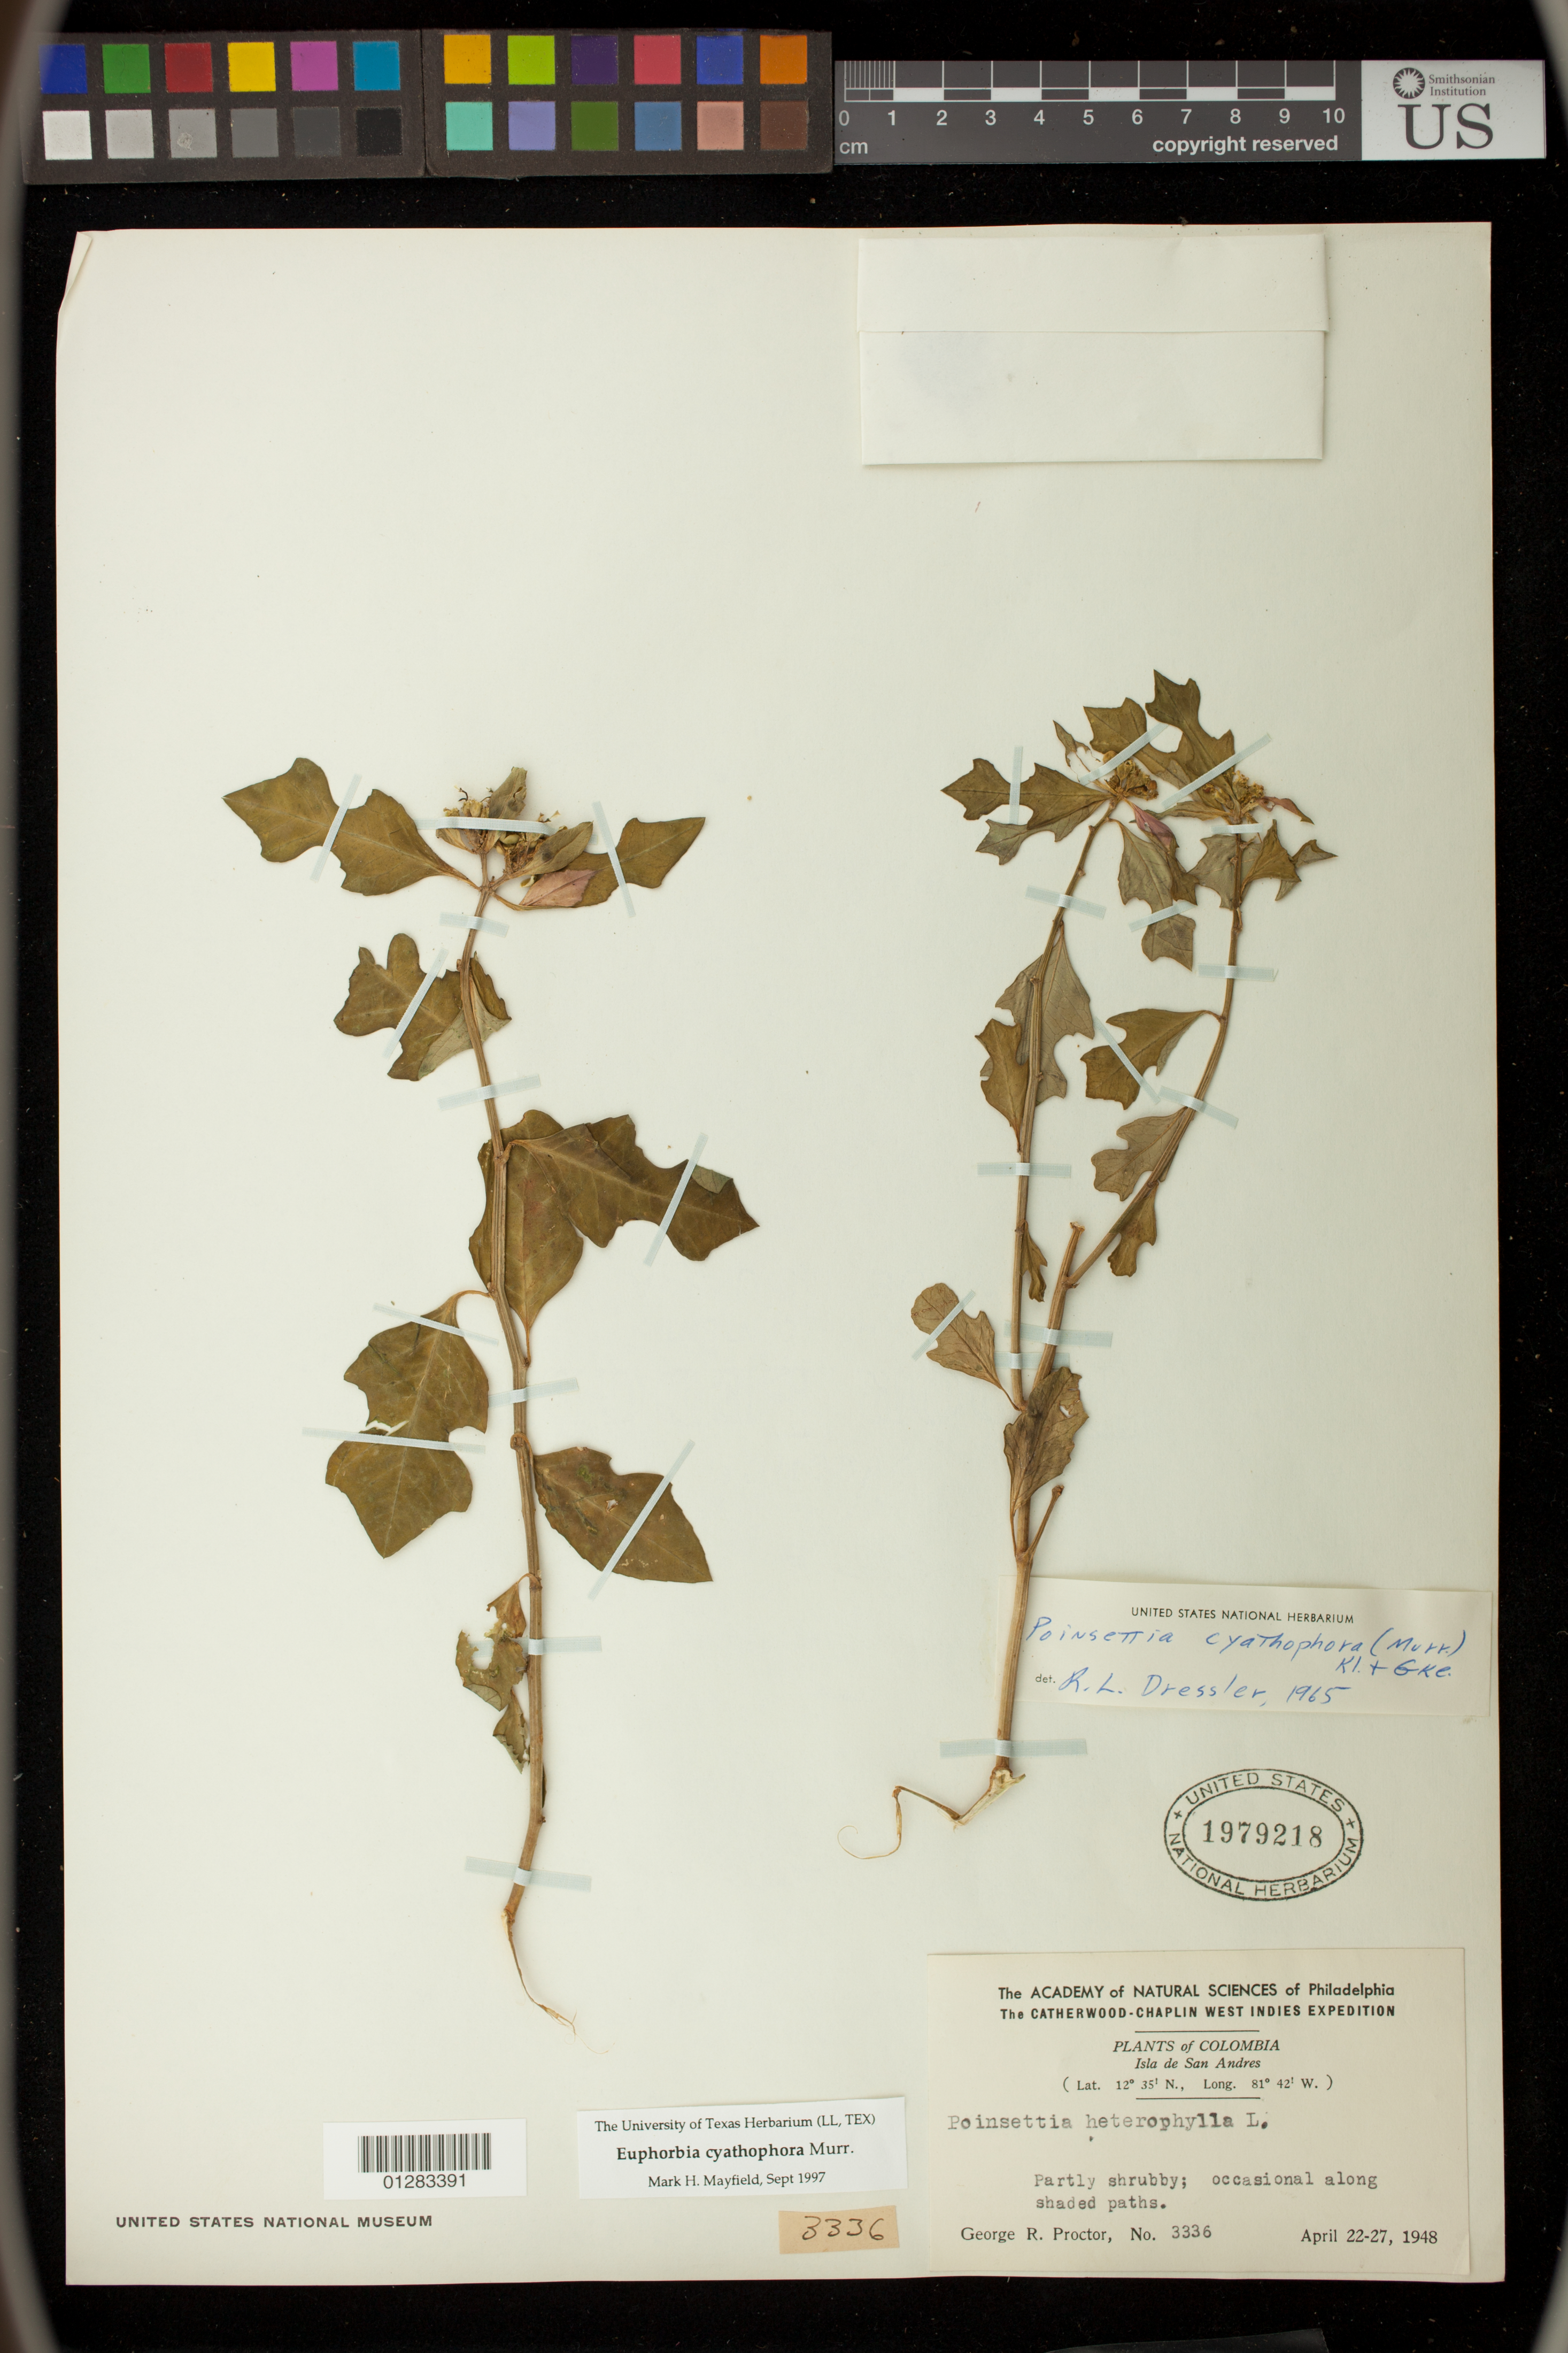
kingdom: Plantae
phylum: Tracheophyta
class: Magnoliopsida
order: Malpighiales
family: Euphorbiaceae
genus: Euphorbia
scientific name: Euphorbia heterophylla var. cyathophora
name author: (Murr.) Griseb.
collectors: G. R. Proctor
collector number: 3336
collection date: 1948-04-22/1948-04-27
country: Colombia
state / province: San Andrés Y Providencia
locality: Isla de San Andres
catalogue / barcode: US 1979218